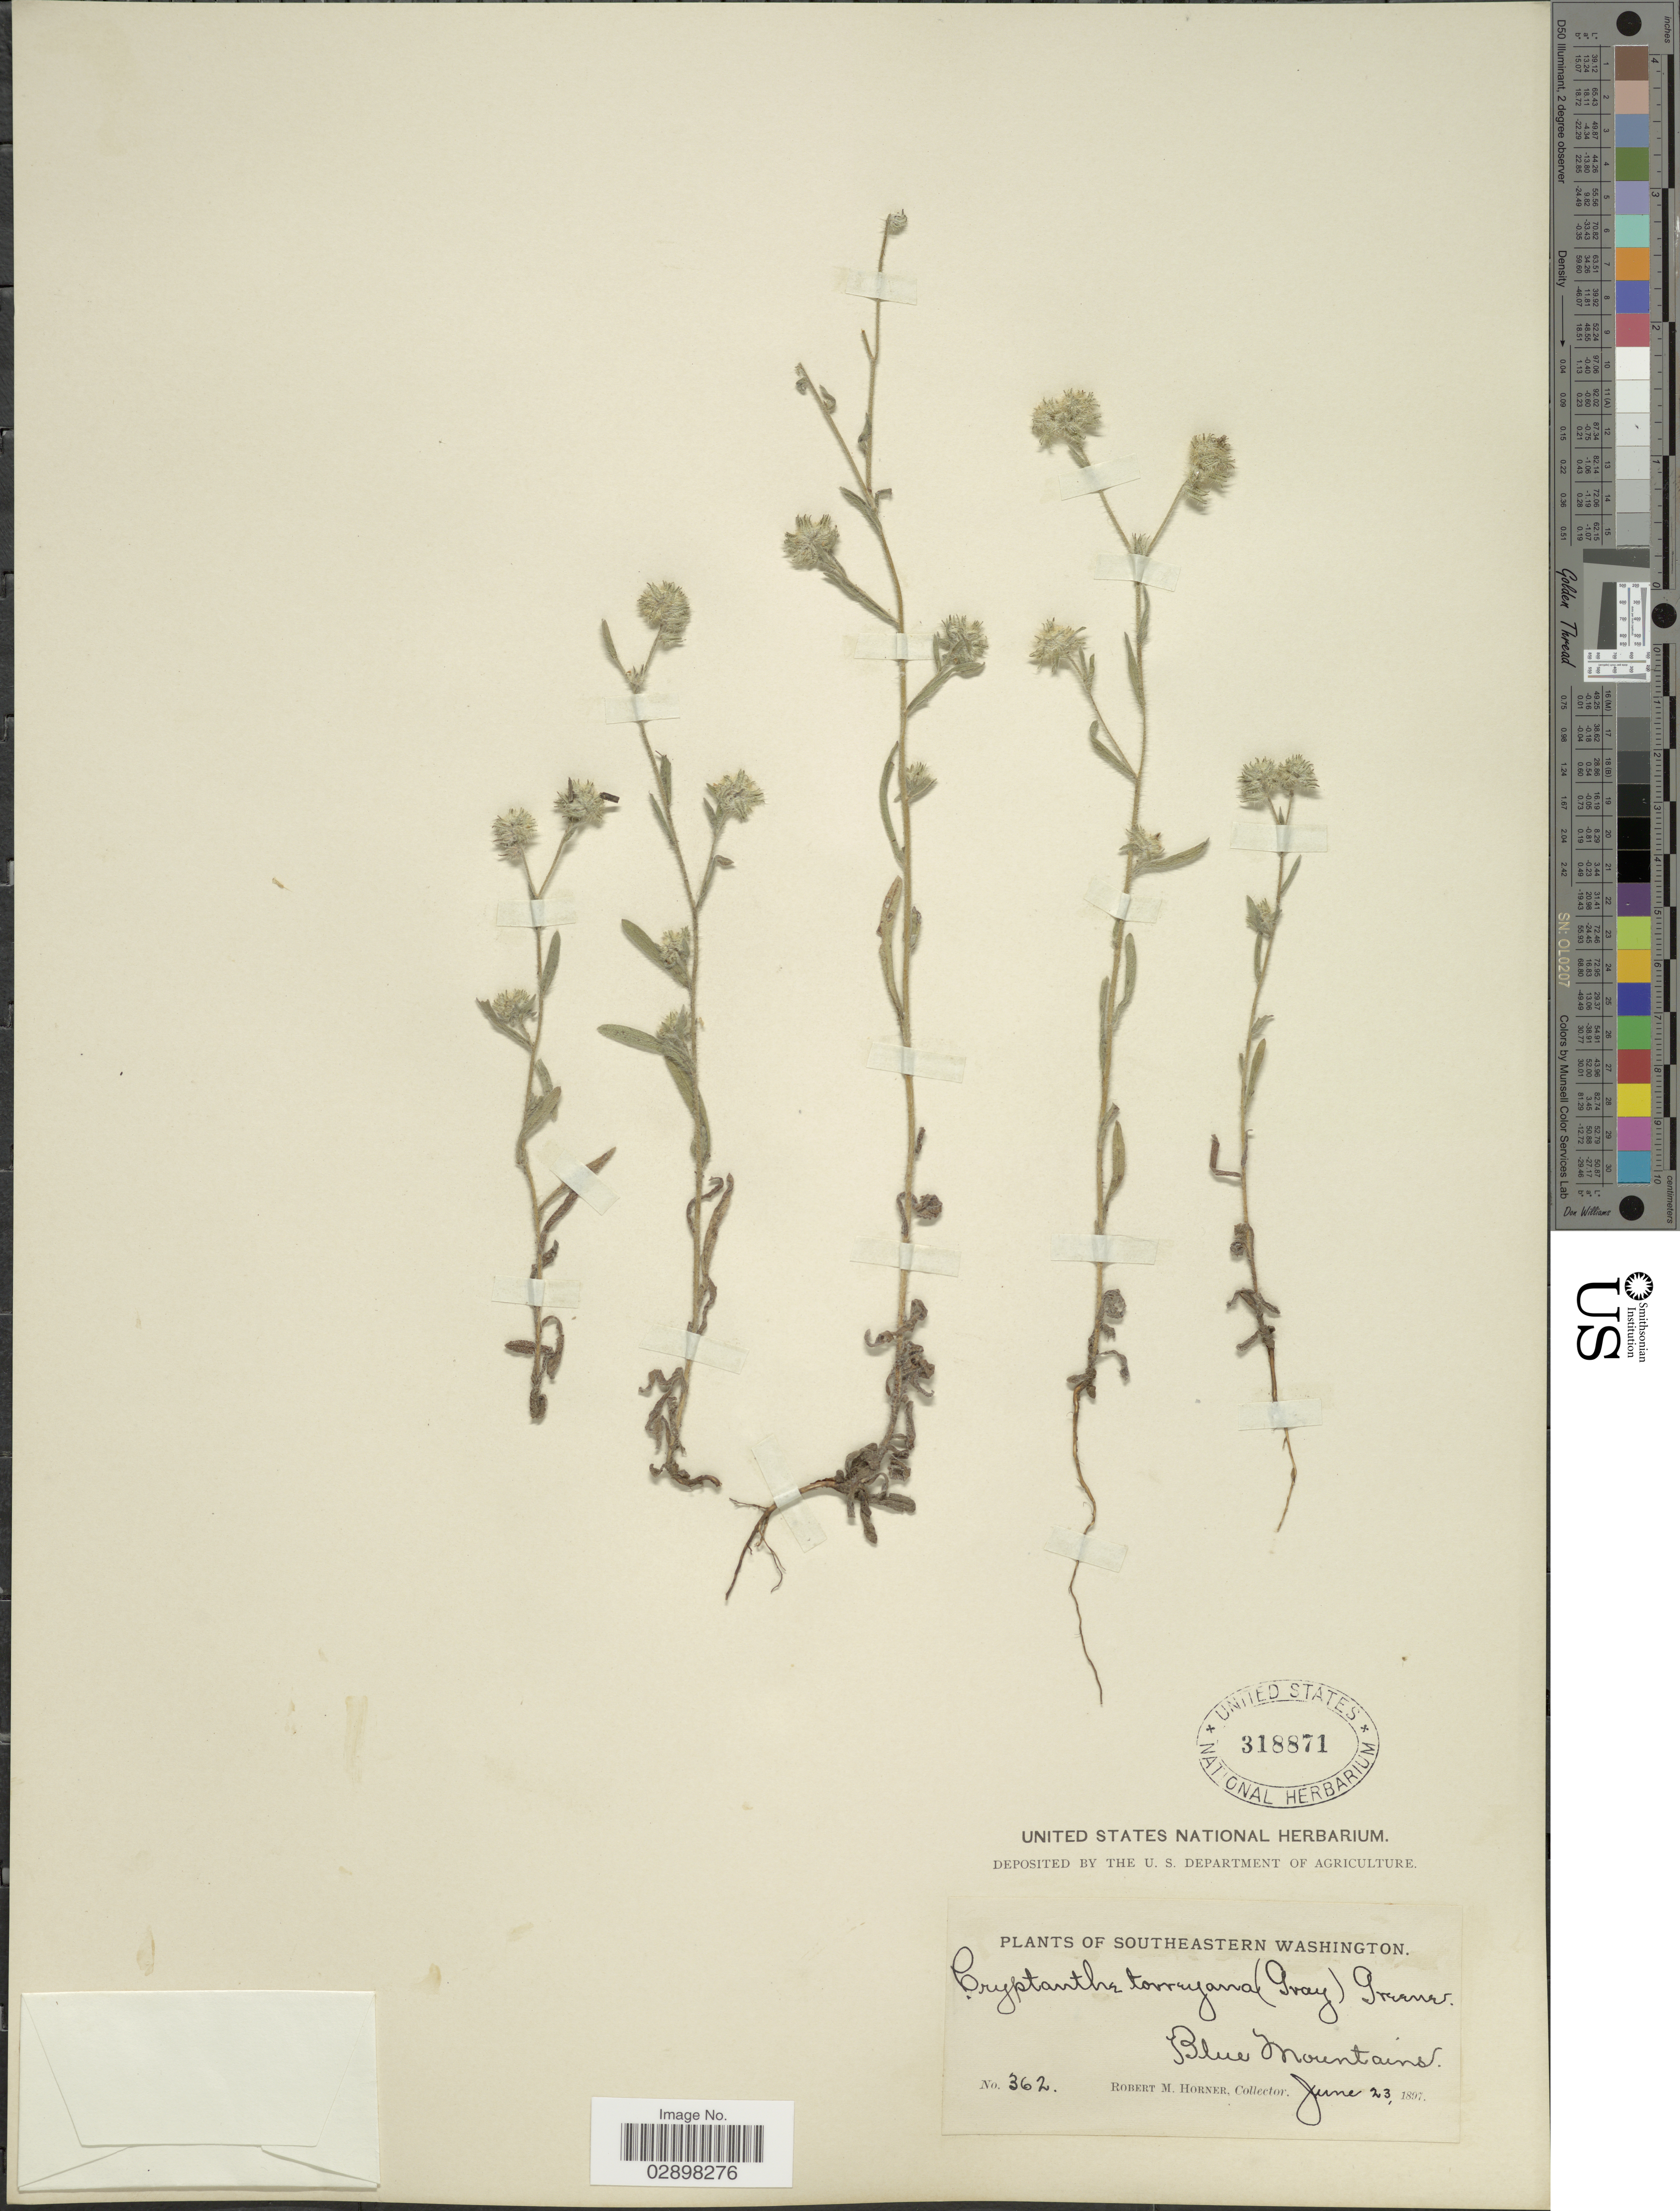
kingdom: Plantae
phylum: Tracheophyta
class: Magnoliopsida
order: Boraginales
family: Boraginaceae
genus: Cryptantha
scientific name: Cryptantha torreyana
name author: (A. Gray) S.W. Greene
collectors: R. Horner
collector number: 362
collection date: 1897-06-23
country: United States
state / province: Washington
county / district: Clallam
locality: Southeastern Washington, Blue Mountains.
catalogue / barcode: US 318871